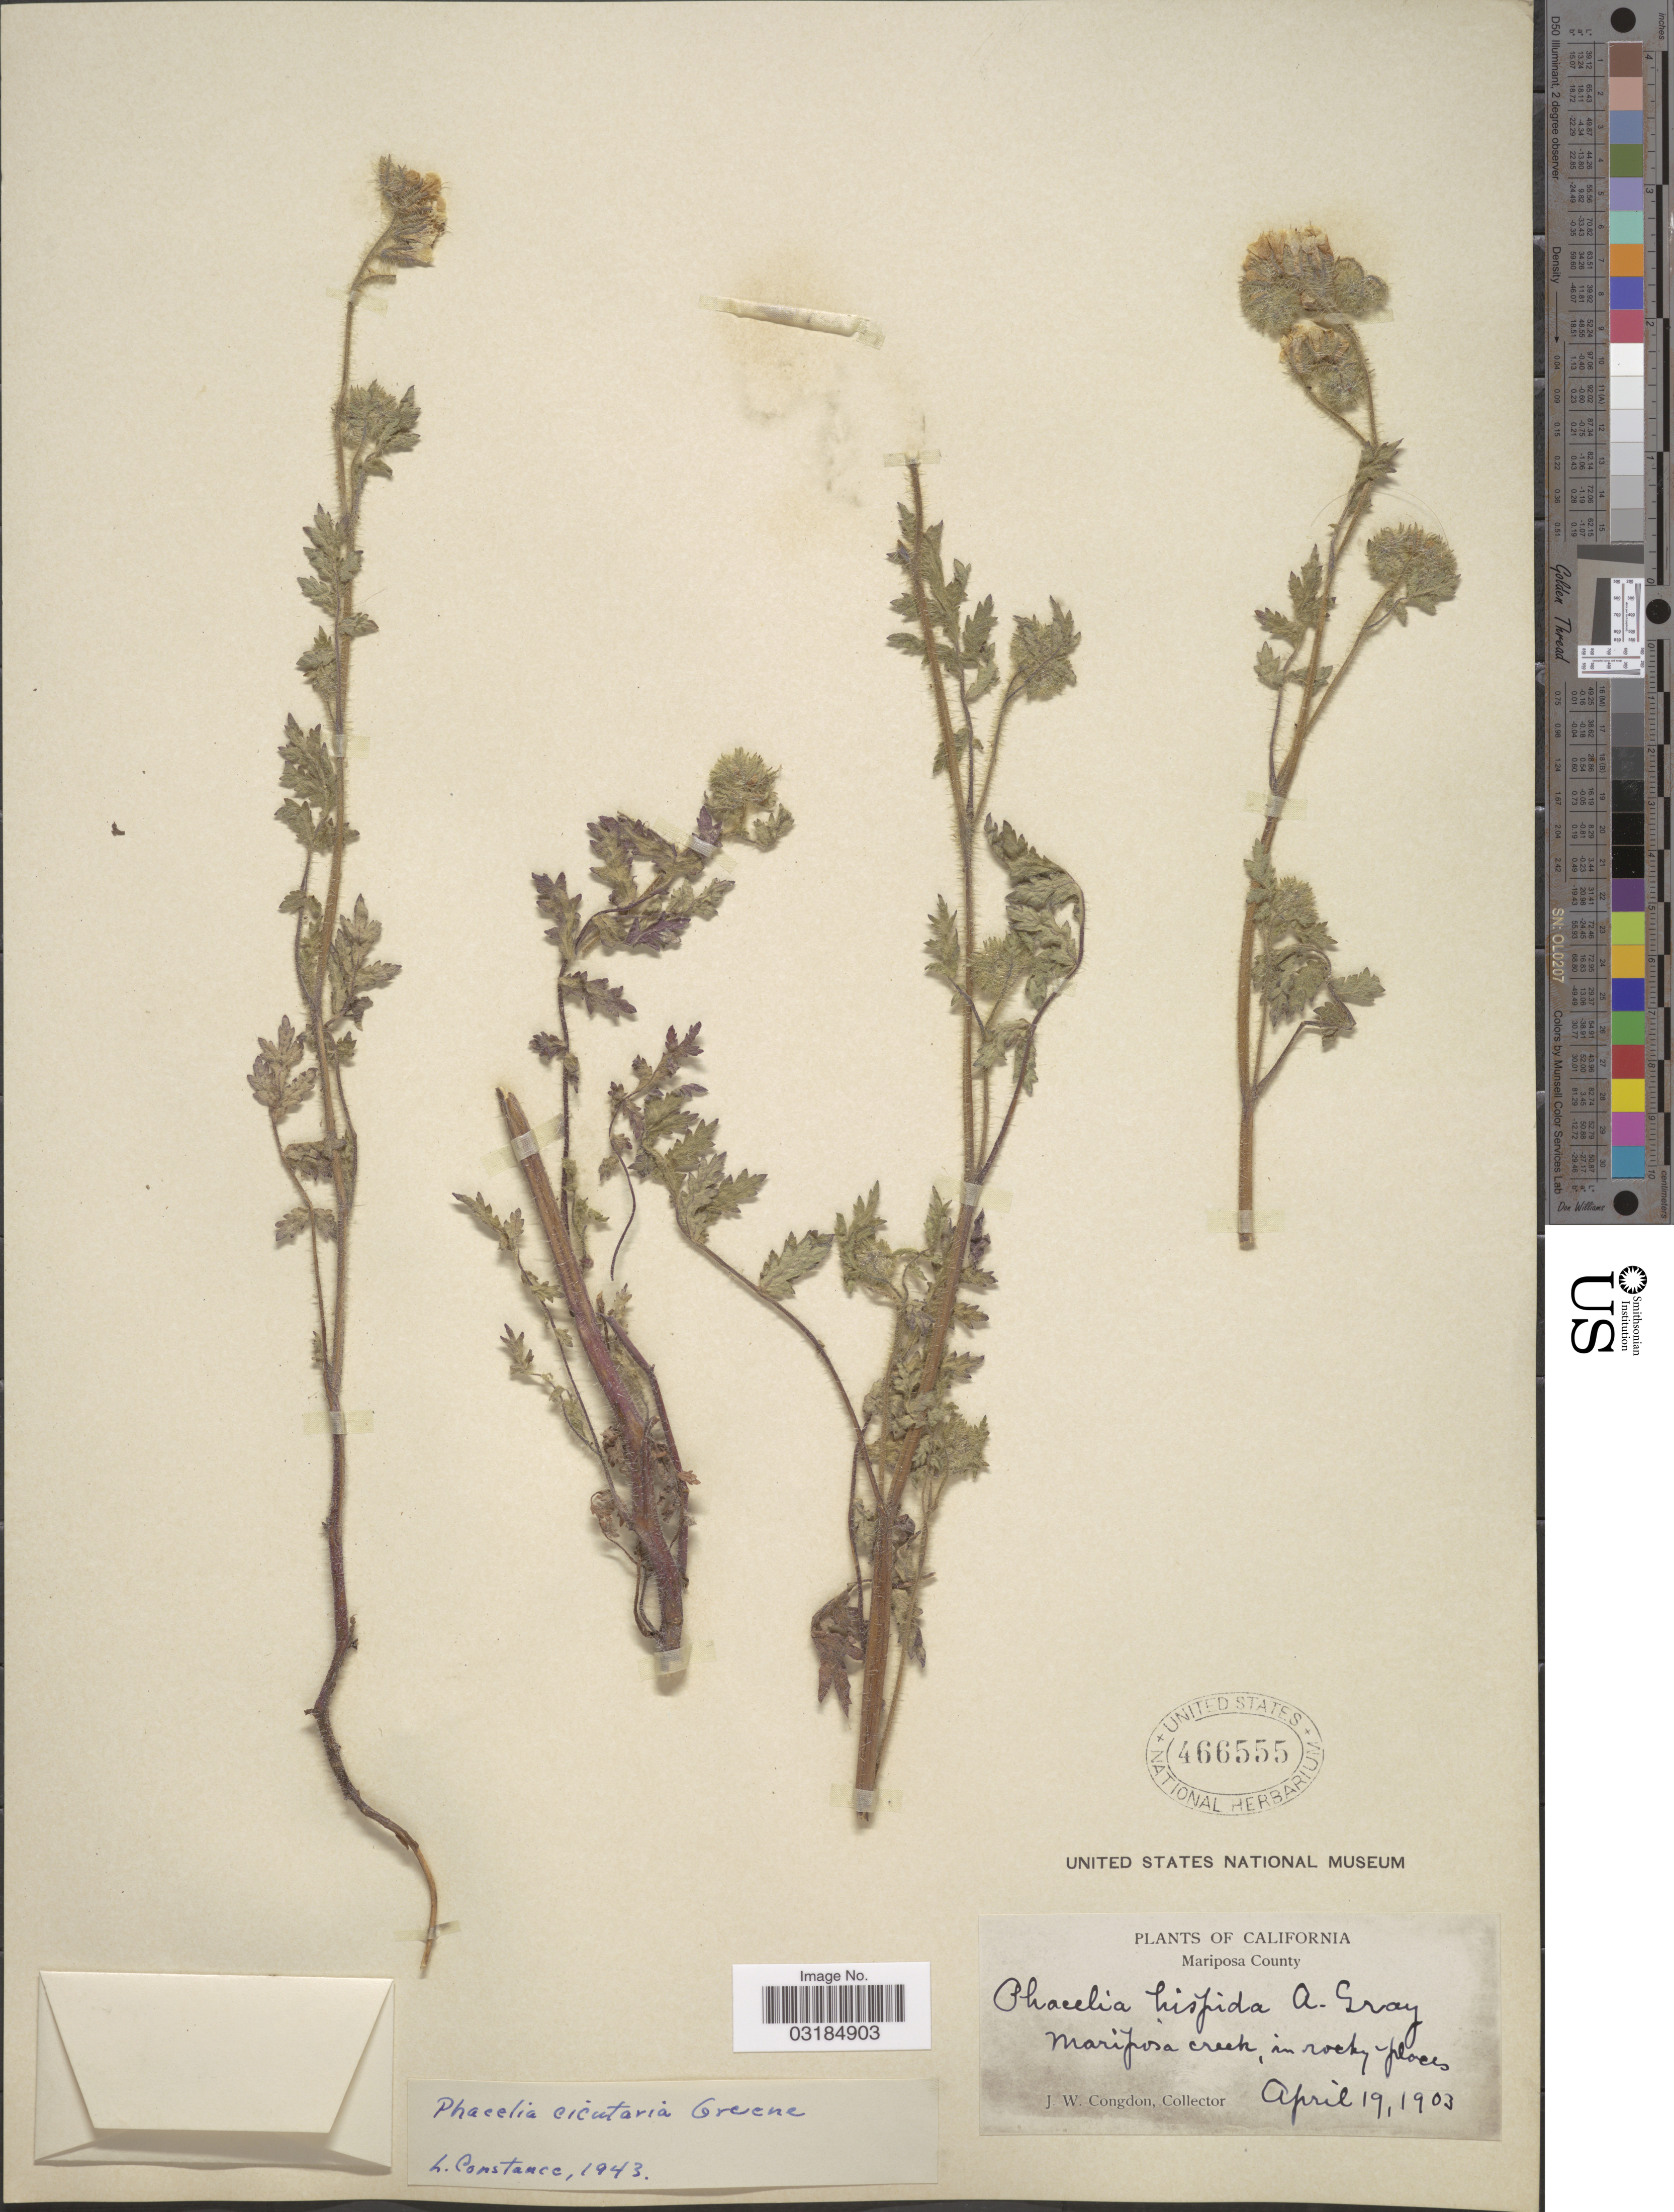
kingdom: Plantae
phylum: Tracheophyta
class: Magnoliopsida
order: Boraginales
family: Hydrophyllaceae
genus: Phacelia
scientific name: Phacelia cicutaria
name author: Greene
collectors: J. W. Congdon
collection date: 1903-04-19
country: United States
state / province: California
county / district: Mariposa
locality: Mariposa County. Mariposa Creek, in rocky places.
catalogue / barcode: US 466555